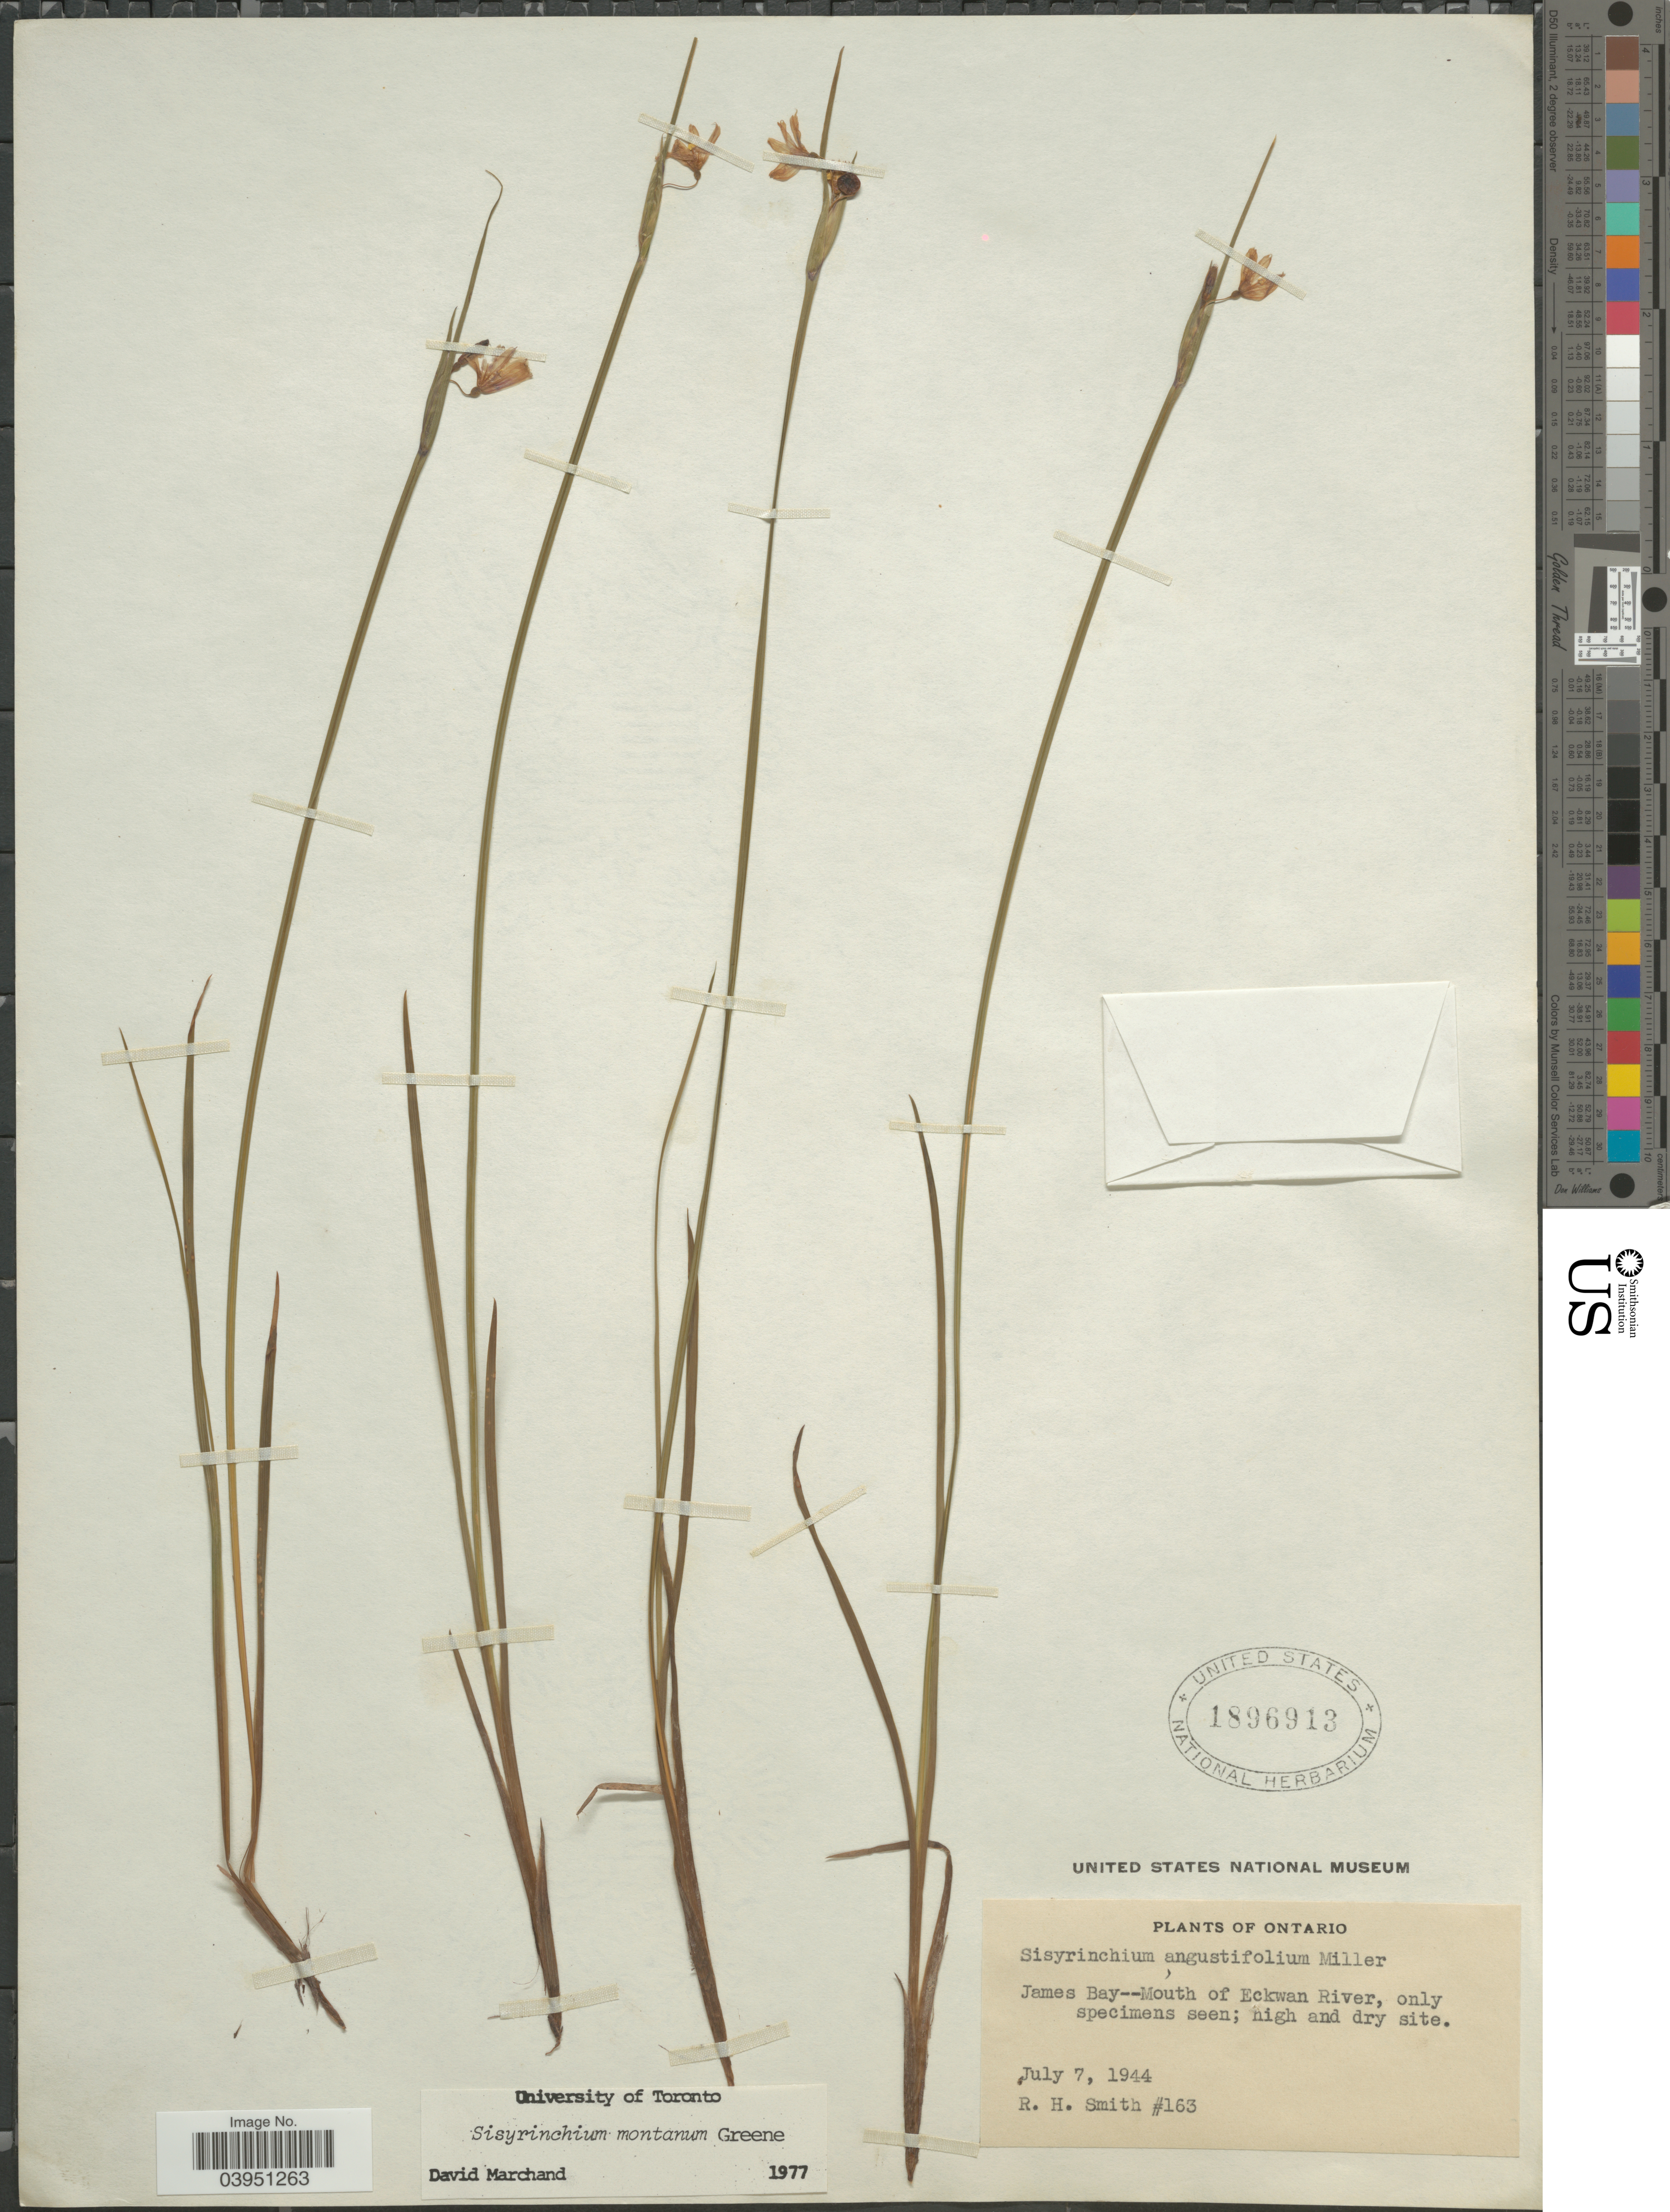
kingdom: Plantae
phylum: Tracheophyta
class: Liliopsida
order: Asparagales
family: Iridaceae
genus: Sisyrinchium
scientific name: Sisyrinchium montanum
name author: Greene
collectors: R. H. Smith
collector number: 163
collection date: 1944-07-07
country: Canada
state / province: Ontario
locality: James Bay--Mouth of Eckwan River.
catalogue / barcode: US 1896913